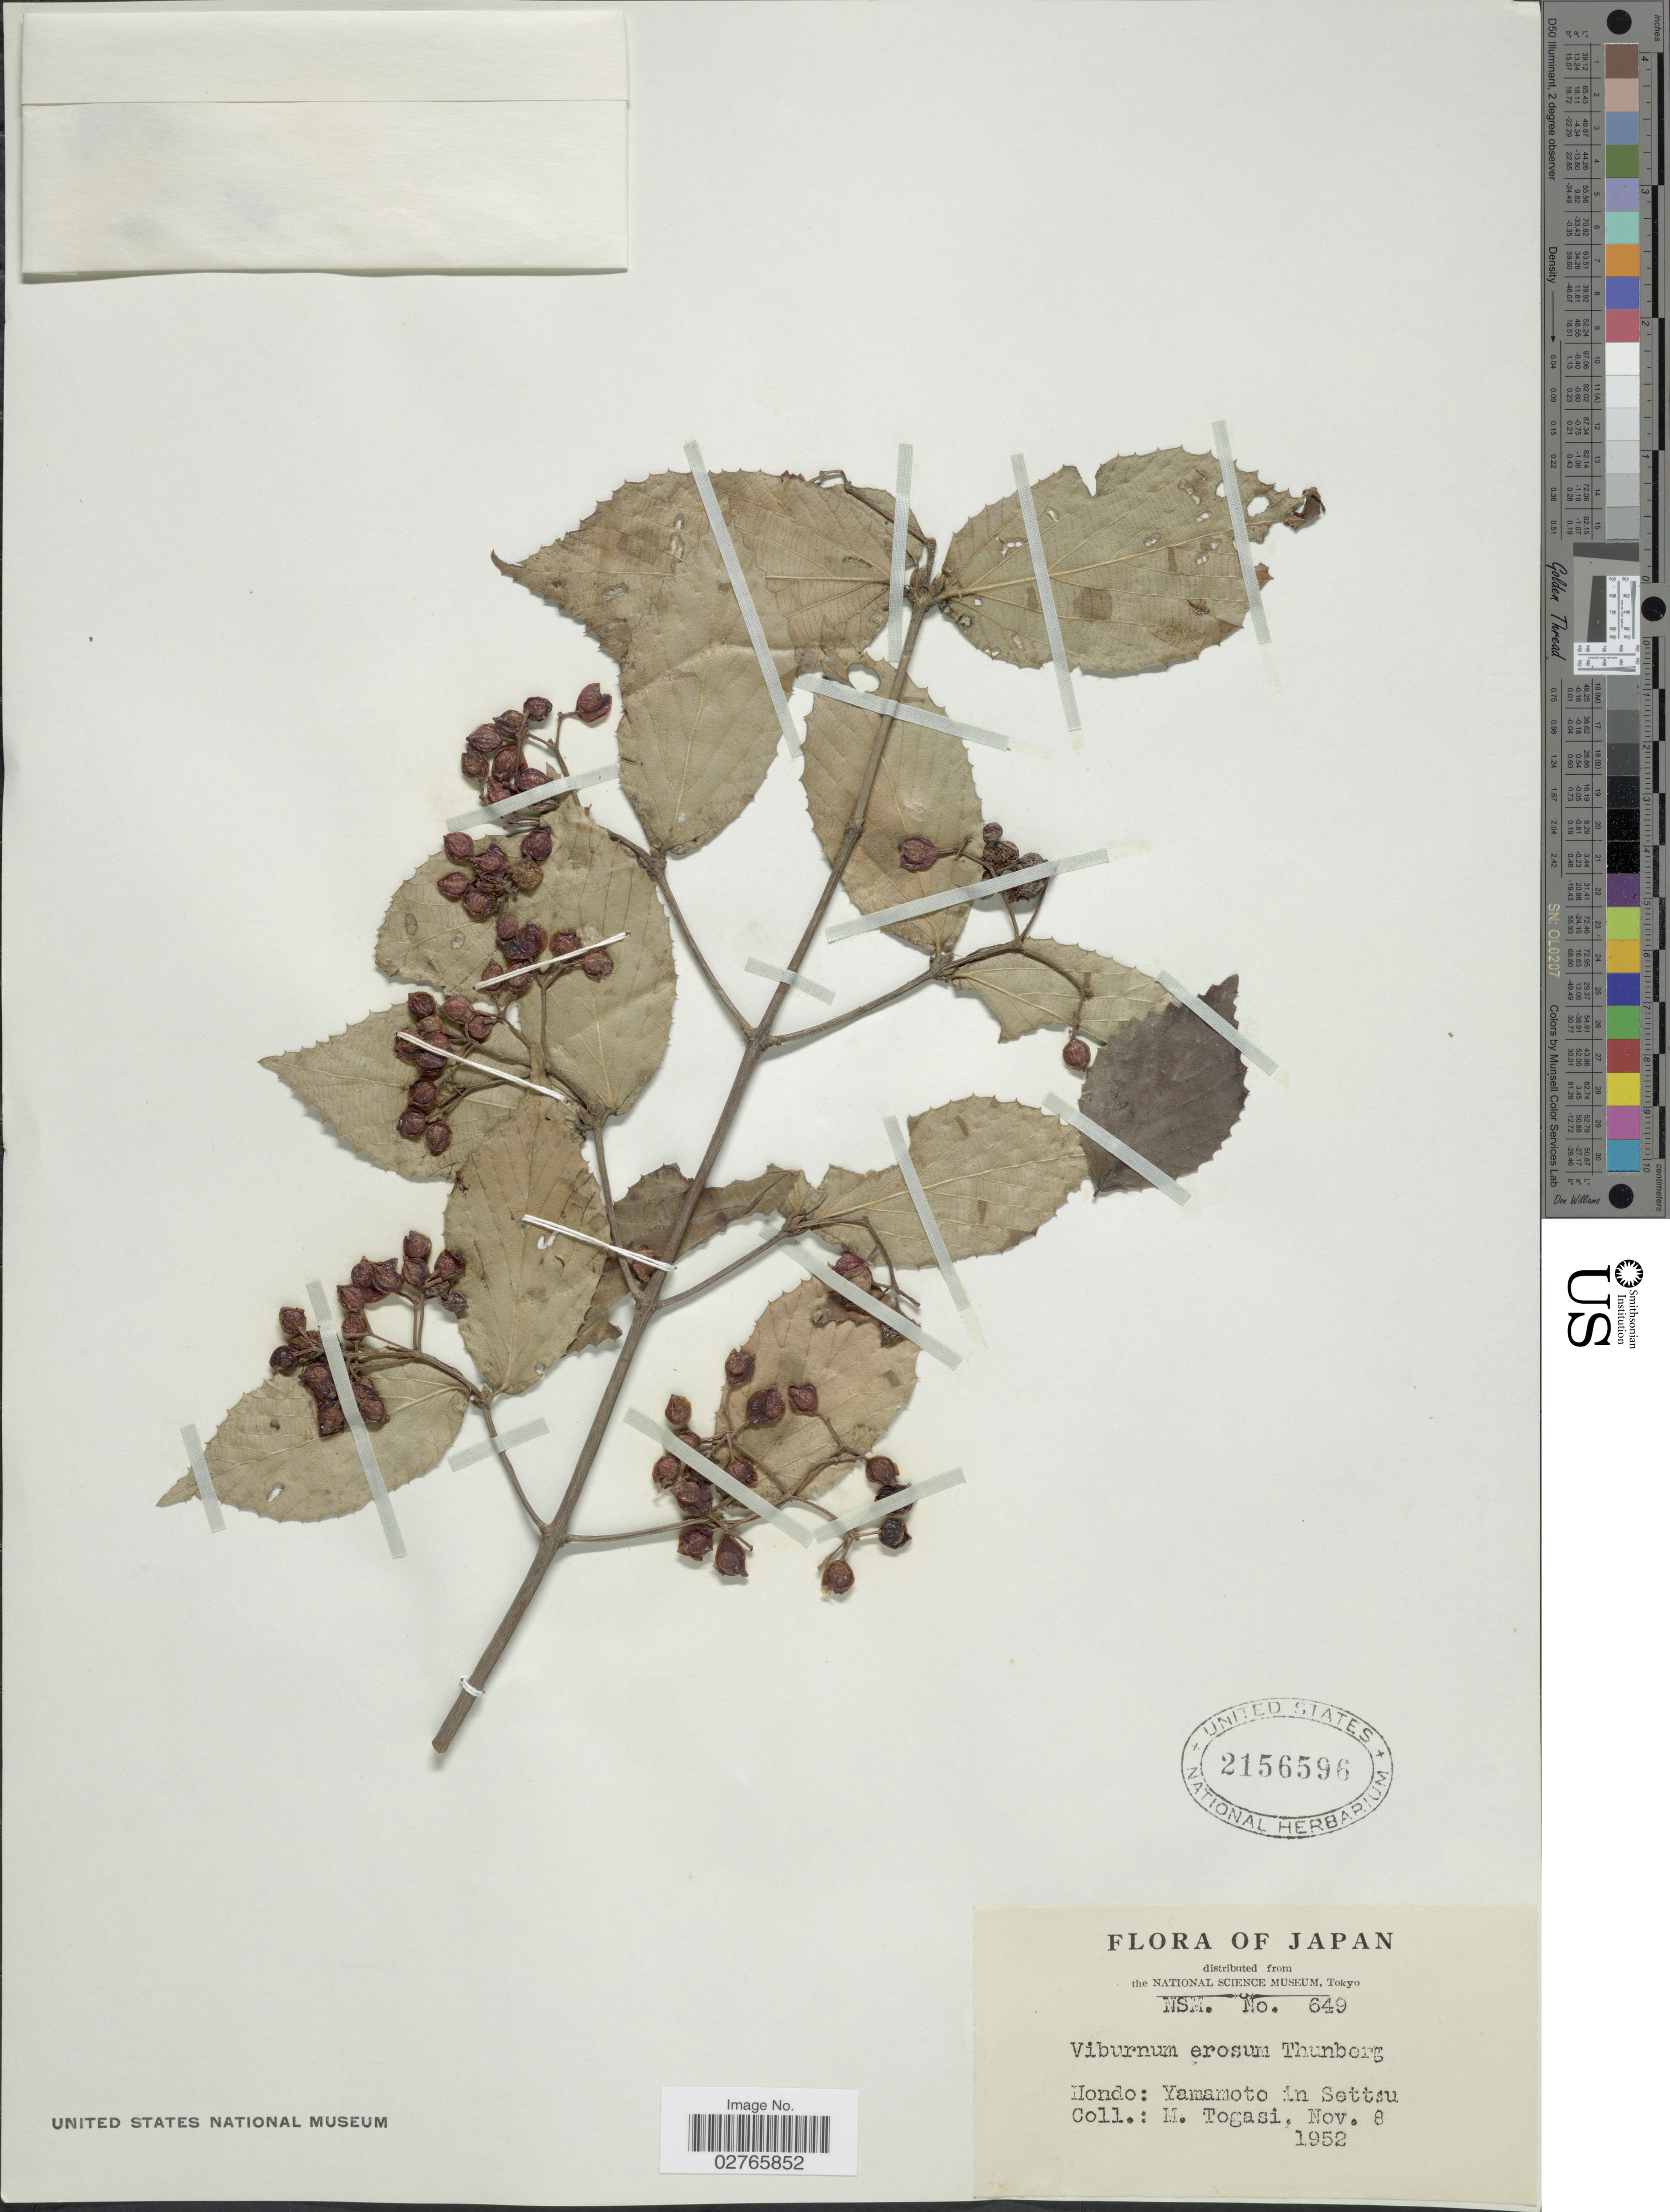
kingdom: Plantae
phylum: Tracheophyta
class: Magnoliopsida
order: Dipsacales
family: Viburnaceae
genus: Viburnum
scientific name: Viburnum erosum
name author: Thunb.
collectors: M. Togasi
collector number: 649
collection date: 1952-11-08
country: Japan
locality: Hondo: Yamamoto in Settsu.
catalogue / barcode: US 2156596